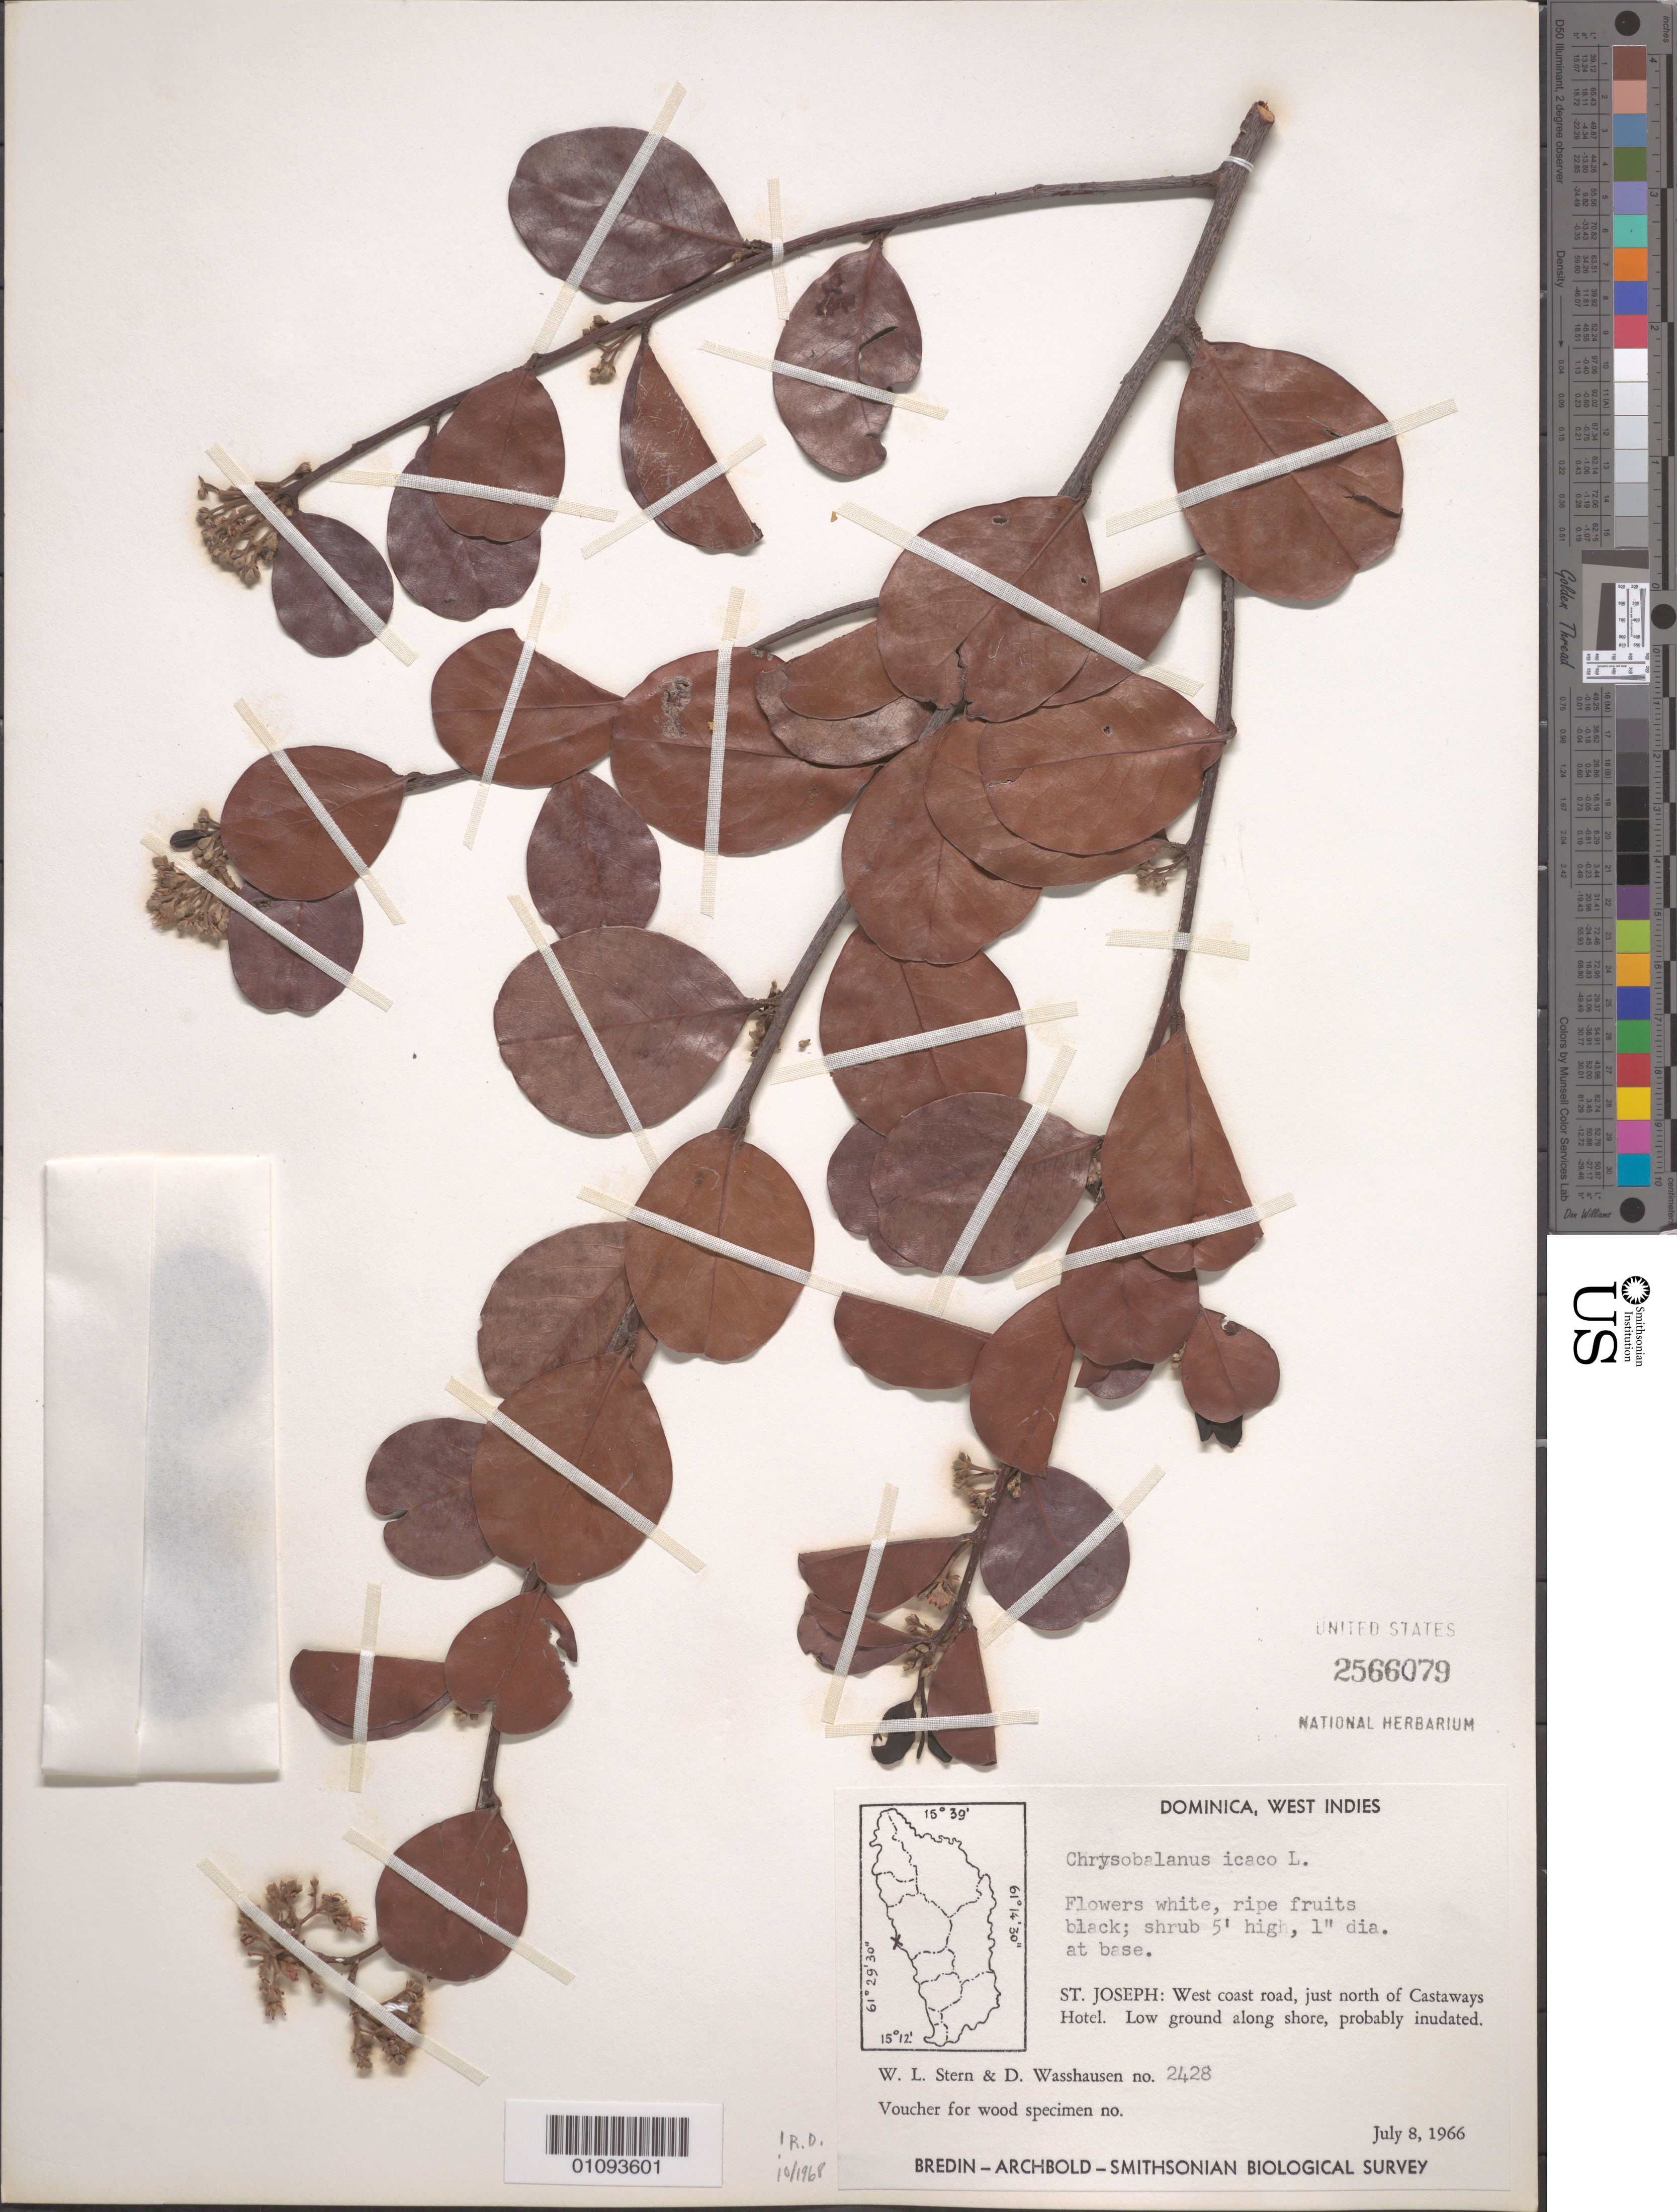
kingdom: Plantae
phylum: Tracheophyta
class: Magnoliopsida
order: Malpighiales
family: Chrysobalanaceae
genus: Chrysobalanus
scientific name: Chrysobalanus icaco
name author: L.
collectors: W. L. Stern & D. C. Wasshausen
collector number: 2428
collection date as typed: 08 Jul 1966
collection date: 1966-07-08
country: Dominica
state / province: St. Joseph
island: Dominica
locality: St.Joseph: West coast road, just north of Castaways Hotel. Low ground along shore, probably inudated.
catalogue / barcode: US 2566079